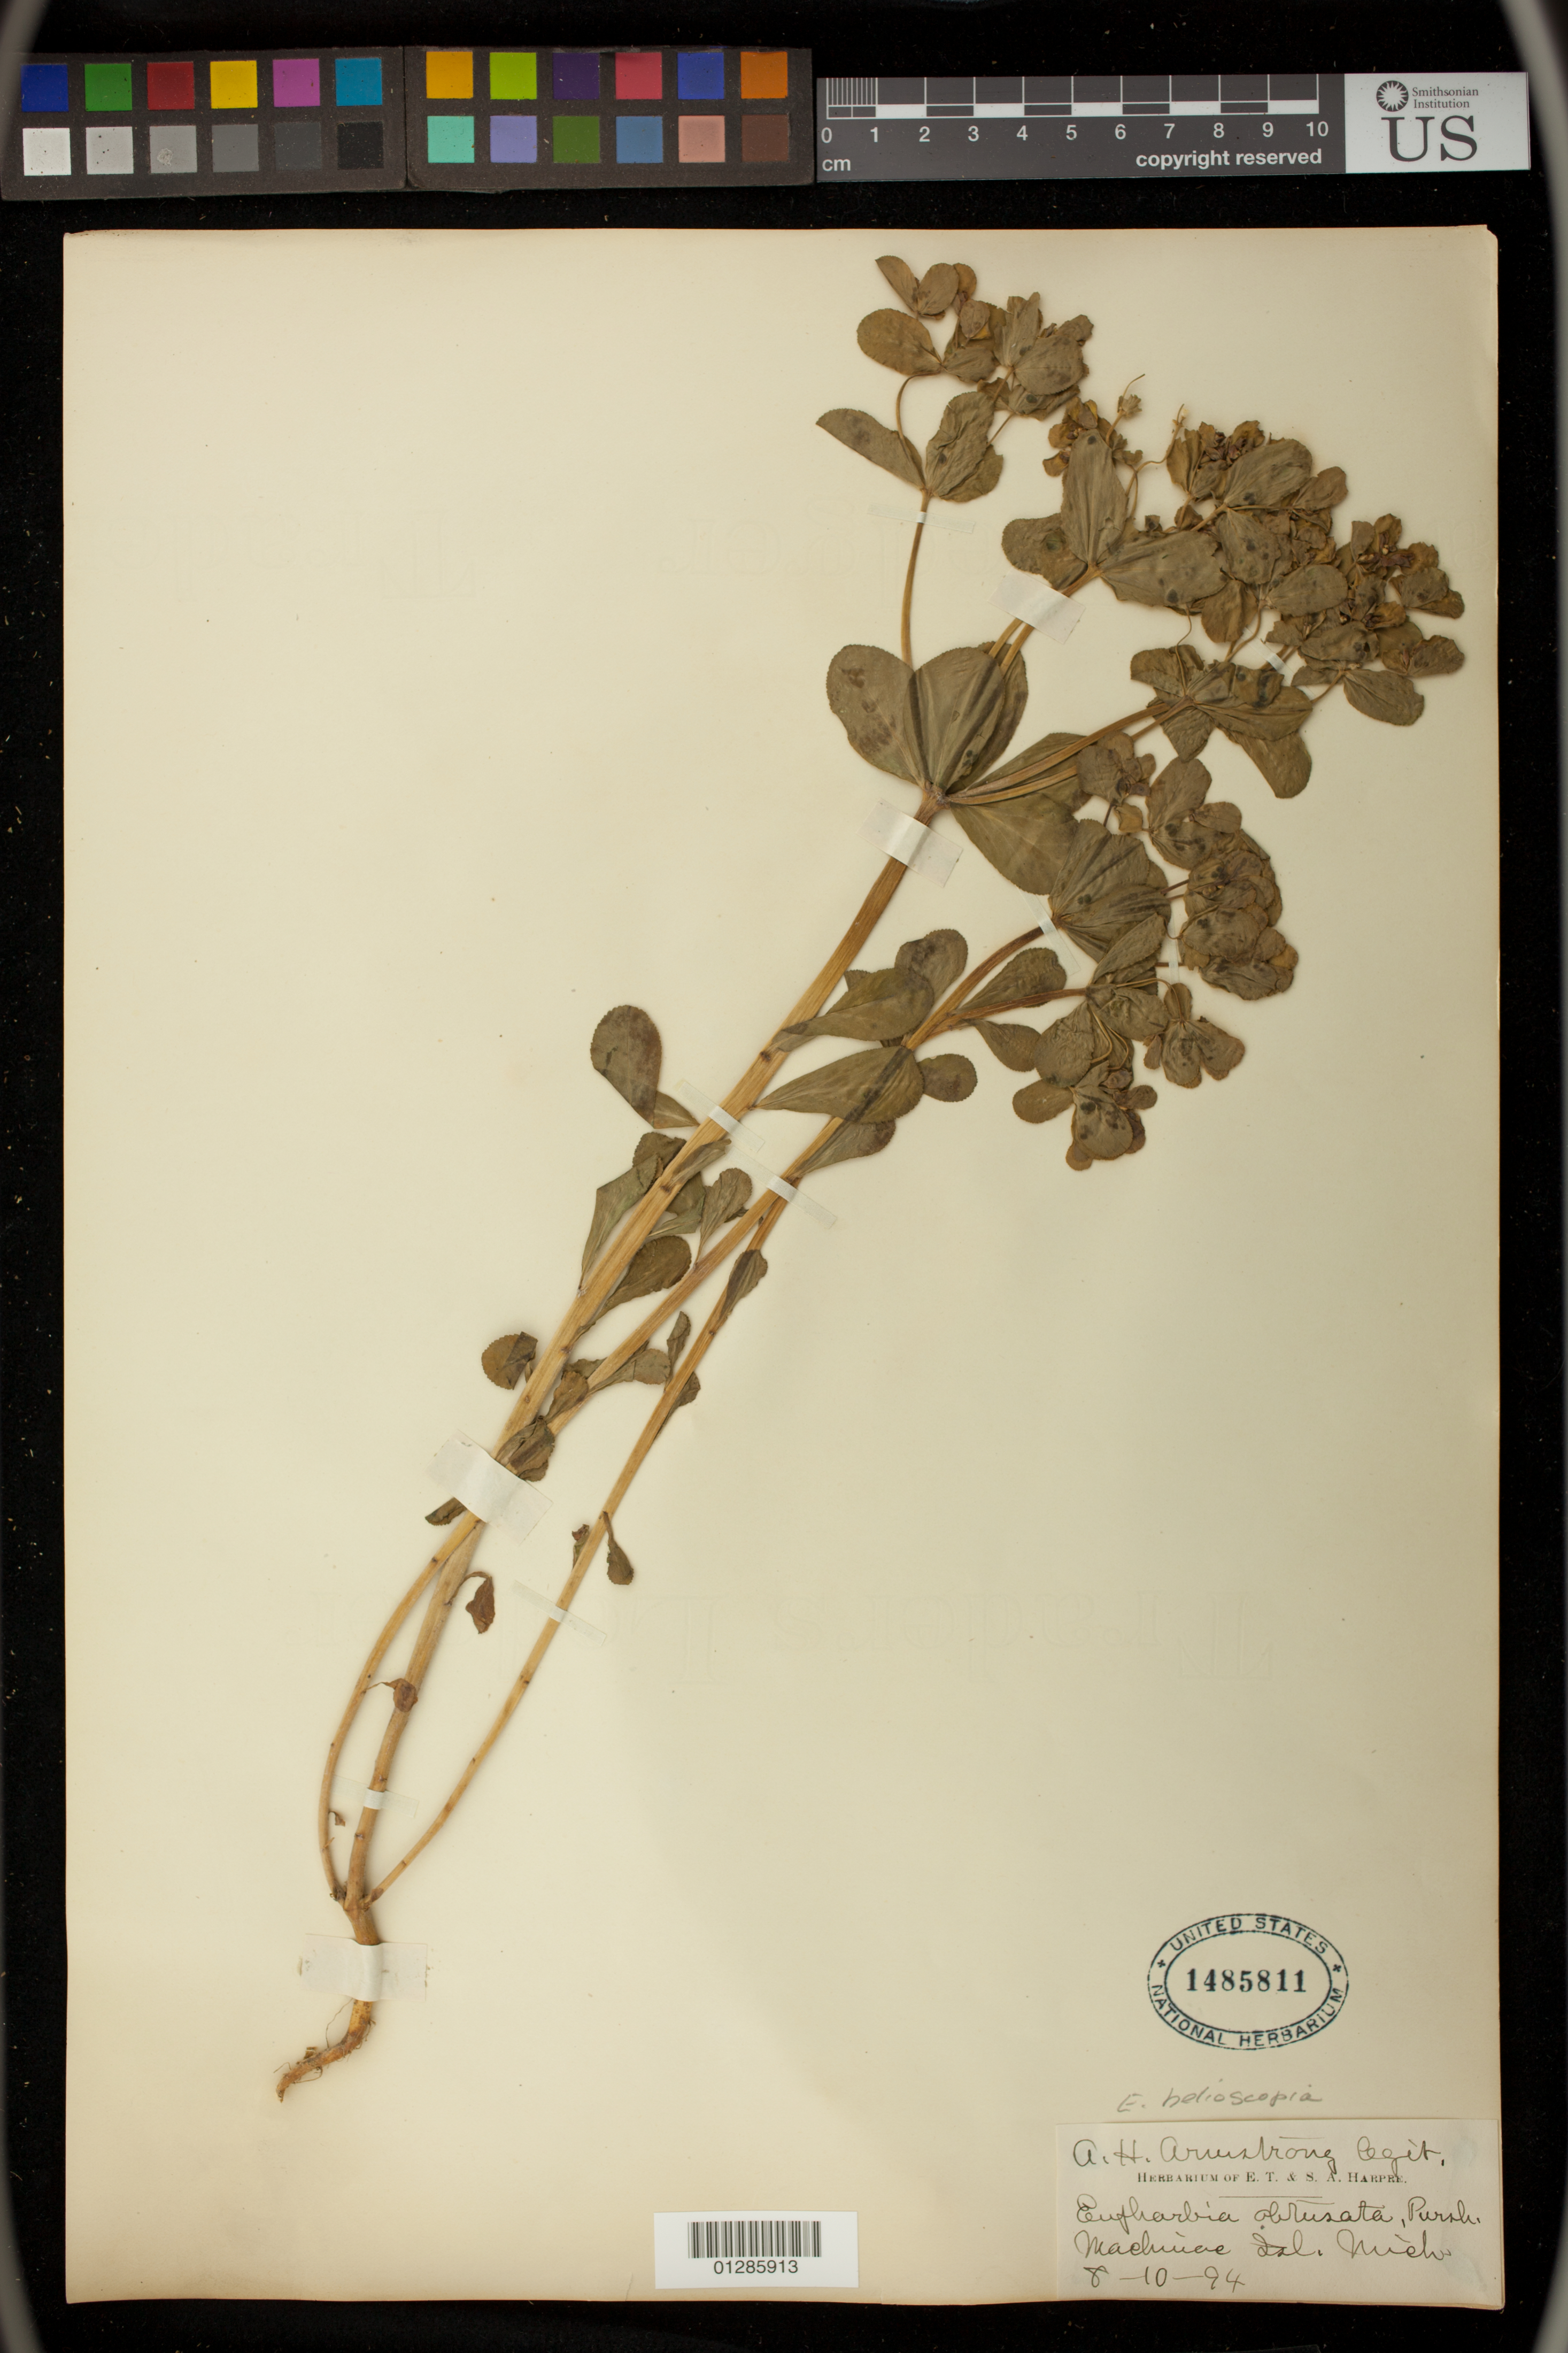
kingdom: Plantae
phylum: Tracheophyta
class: Magnoliopsida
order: Malpighiales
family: Euphorbiaceae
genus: Euphorbia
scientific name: Euphorbia helioscopia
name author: L.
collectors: A. H. Armstrong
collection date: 1894-08-10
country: United States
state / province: Michigan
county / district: Mackinac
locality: Mackinac Isl.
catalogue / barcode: US 1485811